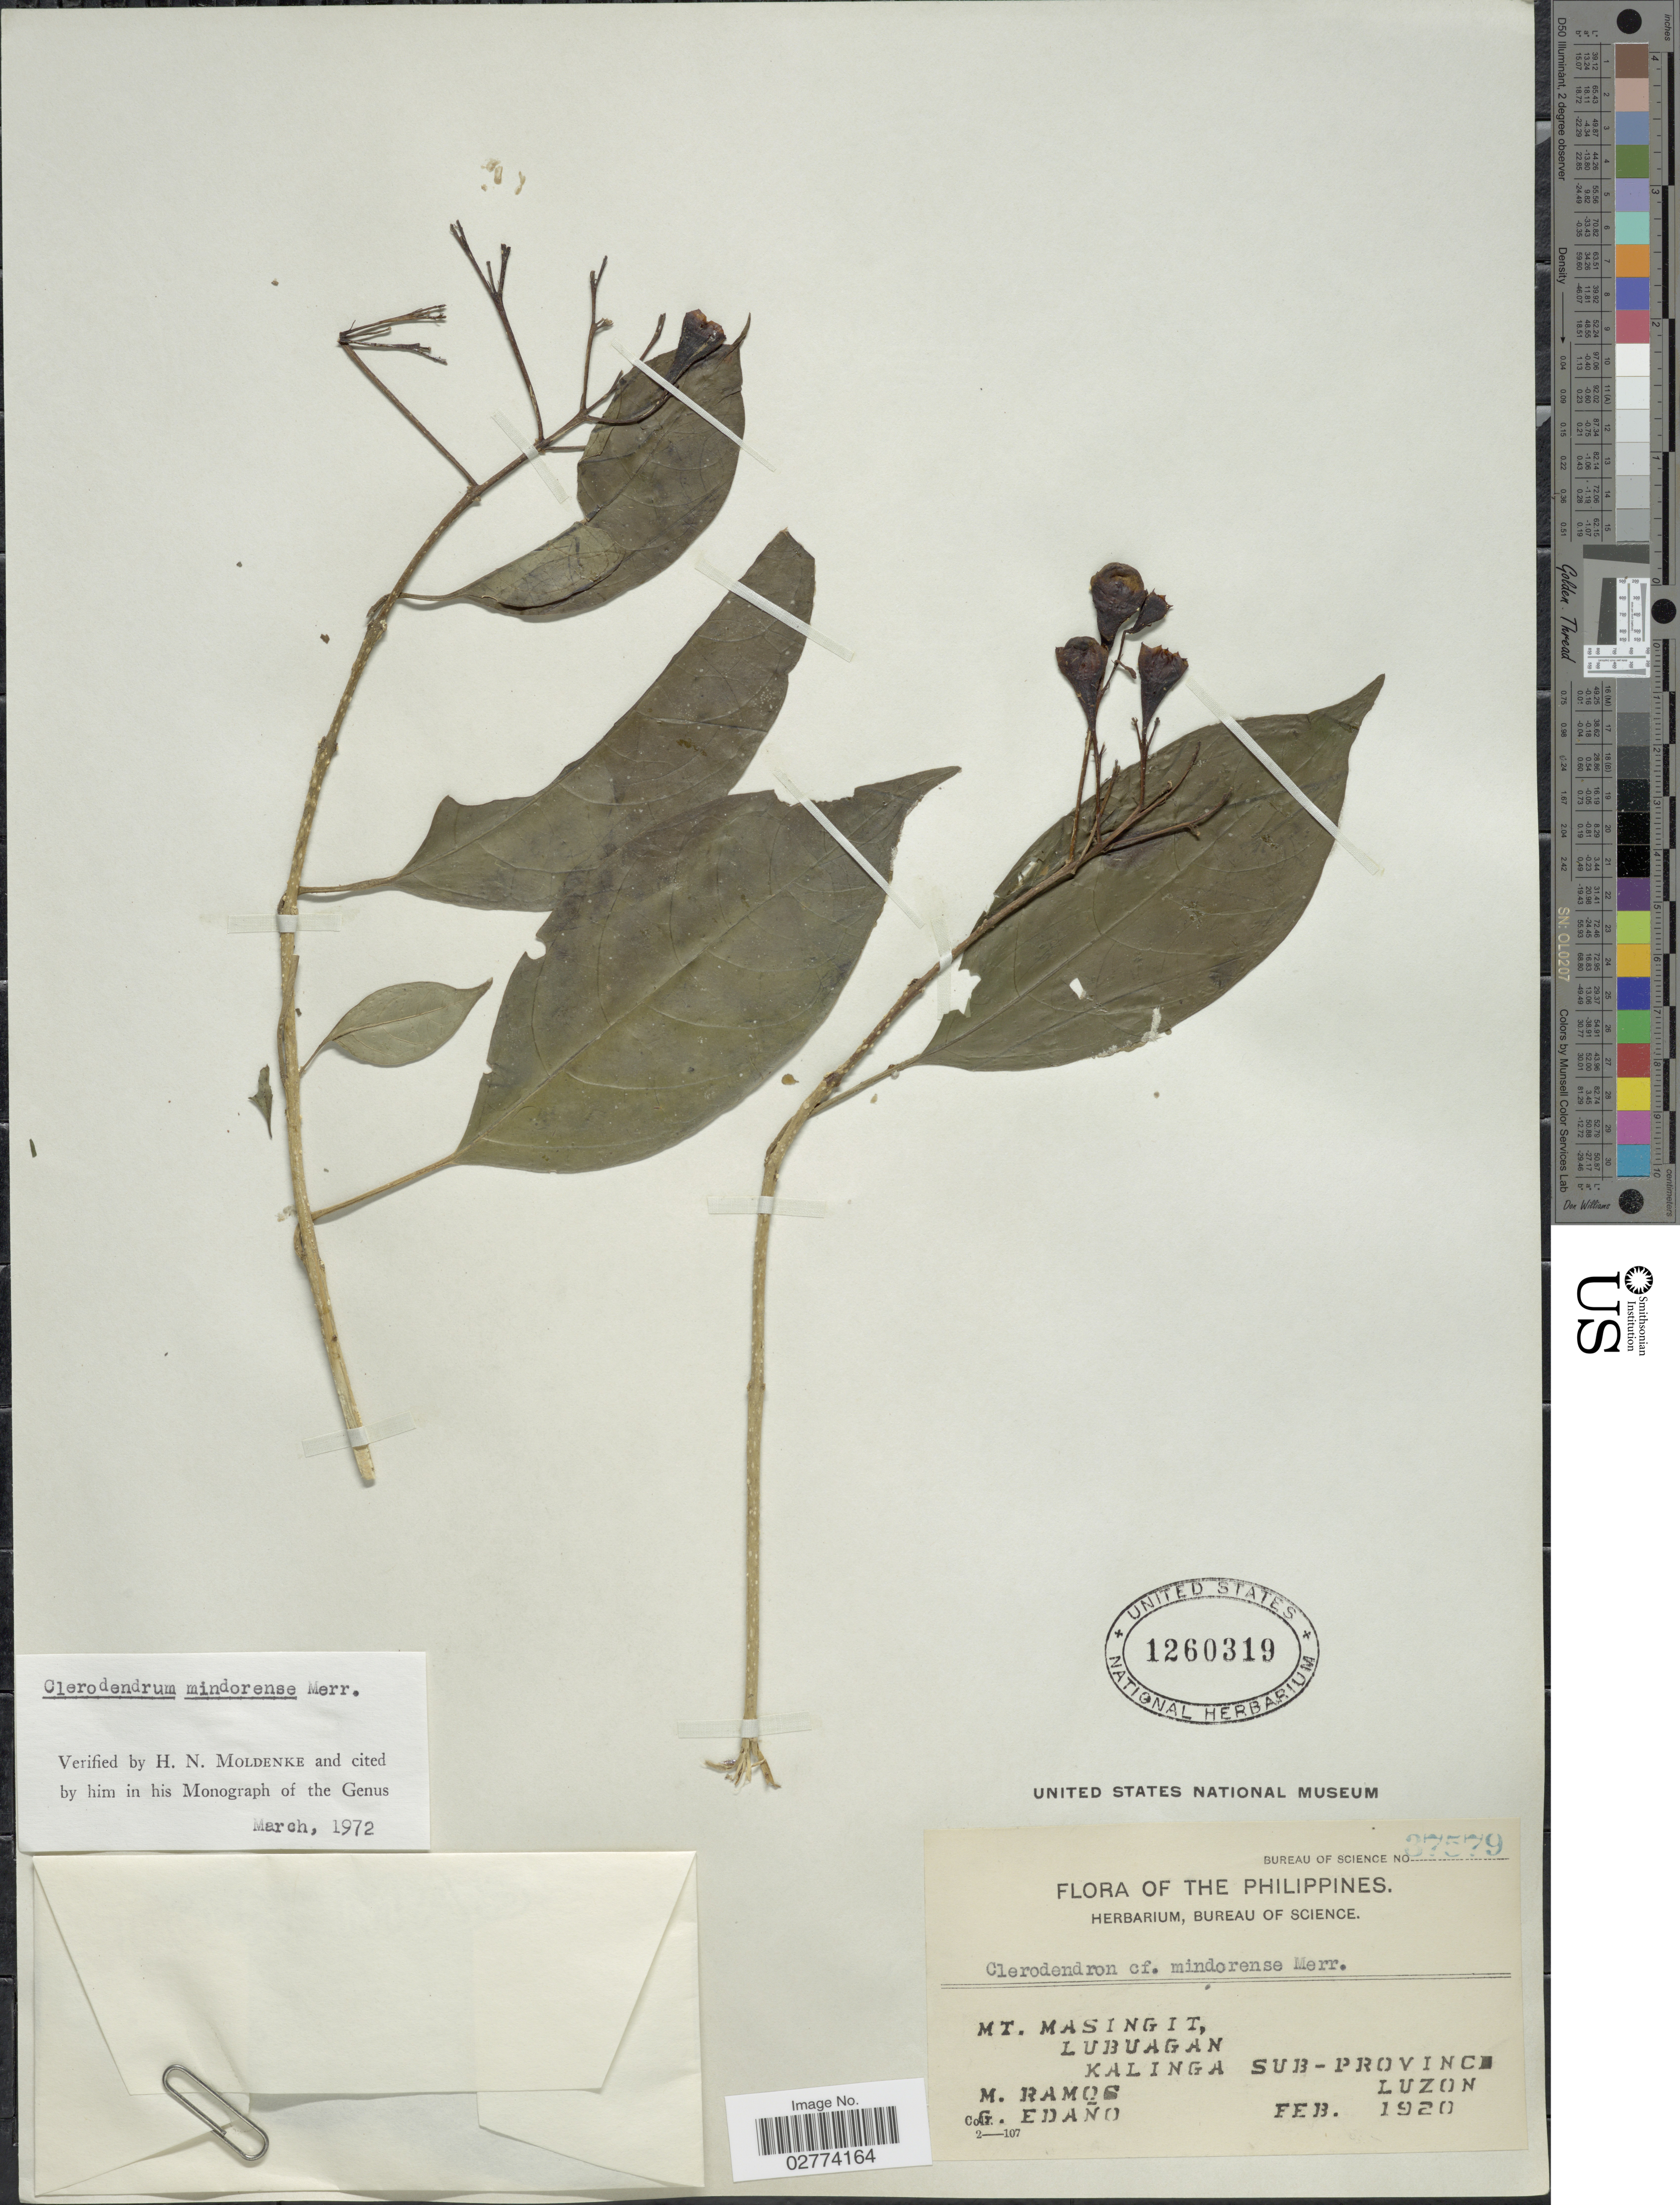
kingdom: Plantae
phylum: Tracheophyta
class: Magnoliopsida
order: Lamiales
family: Lamiaceae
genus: Clerodendrum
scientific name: Clerodendrum mindorense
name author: Merr.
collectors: M. Ramos & G. Edaño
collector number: Bureau of Science 37579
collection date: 1920-02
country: Philippines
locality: Mt. Masingit, Lubuagan, Kalinga Sub-Province, Luzon.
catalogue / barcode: US 1260319